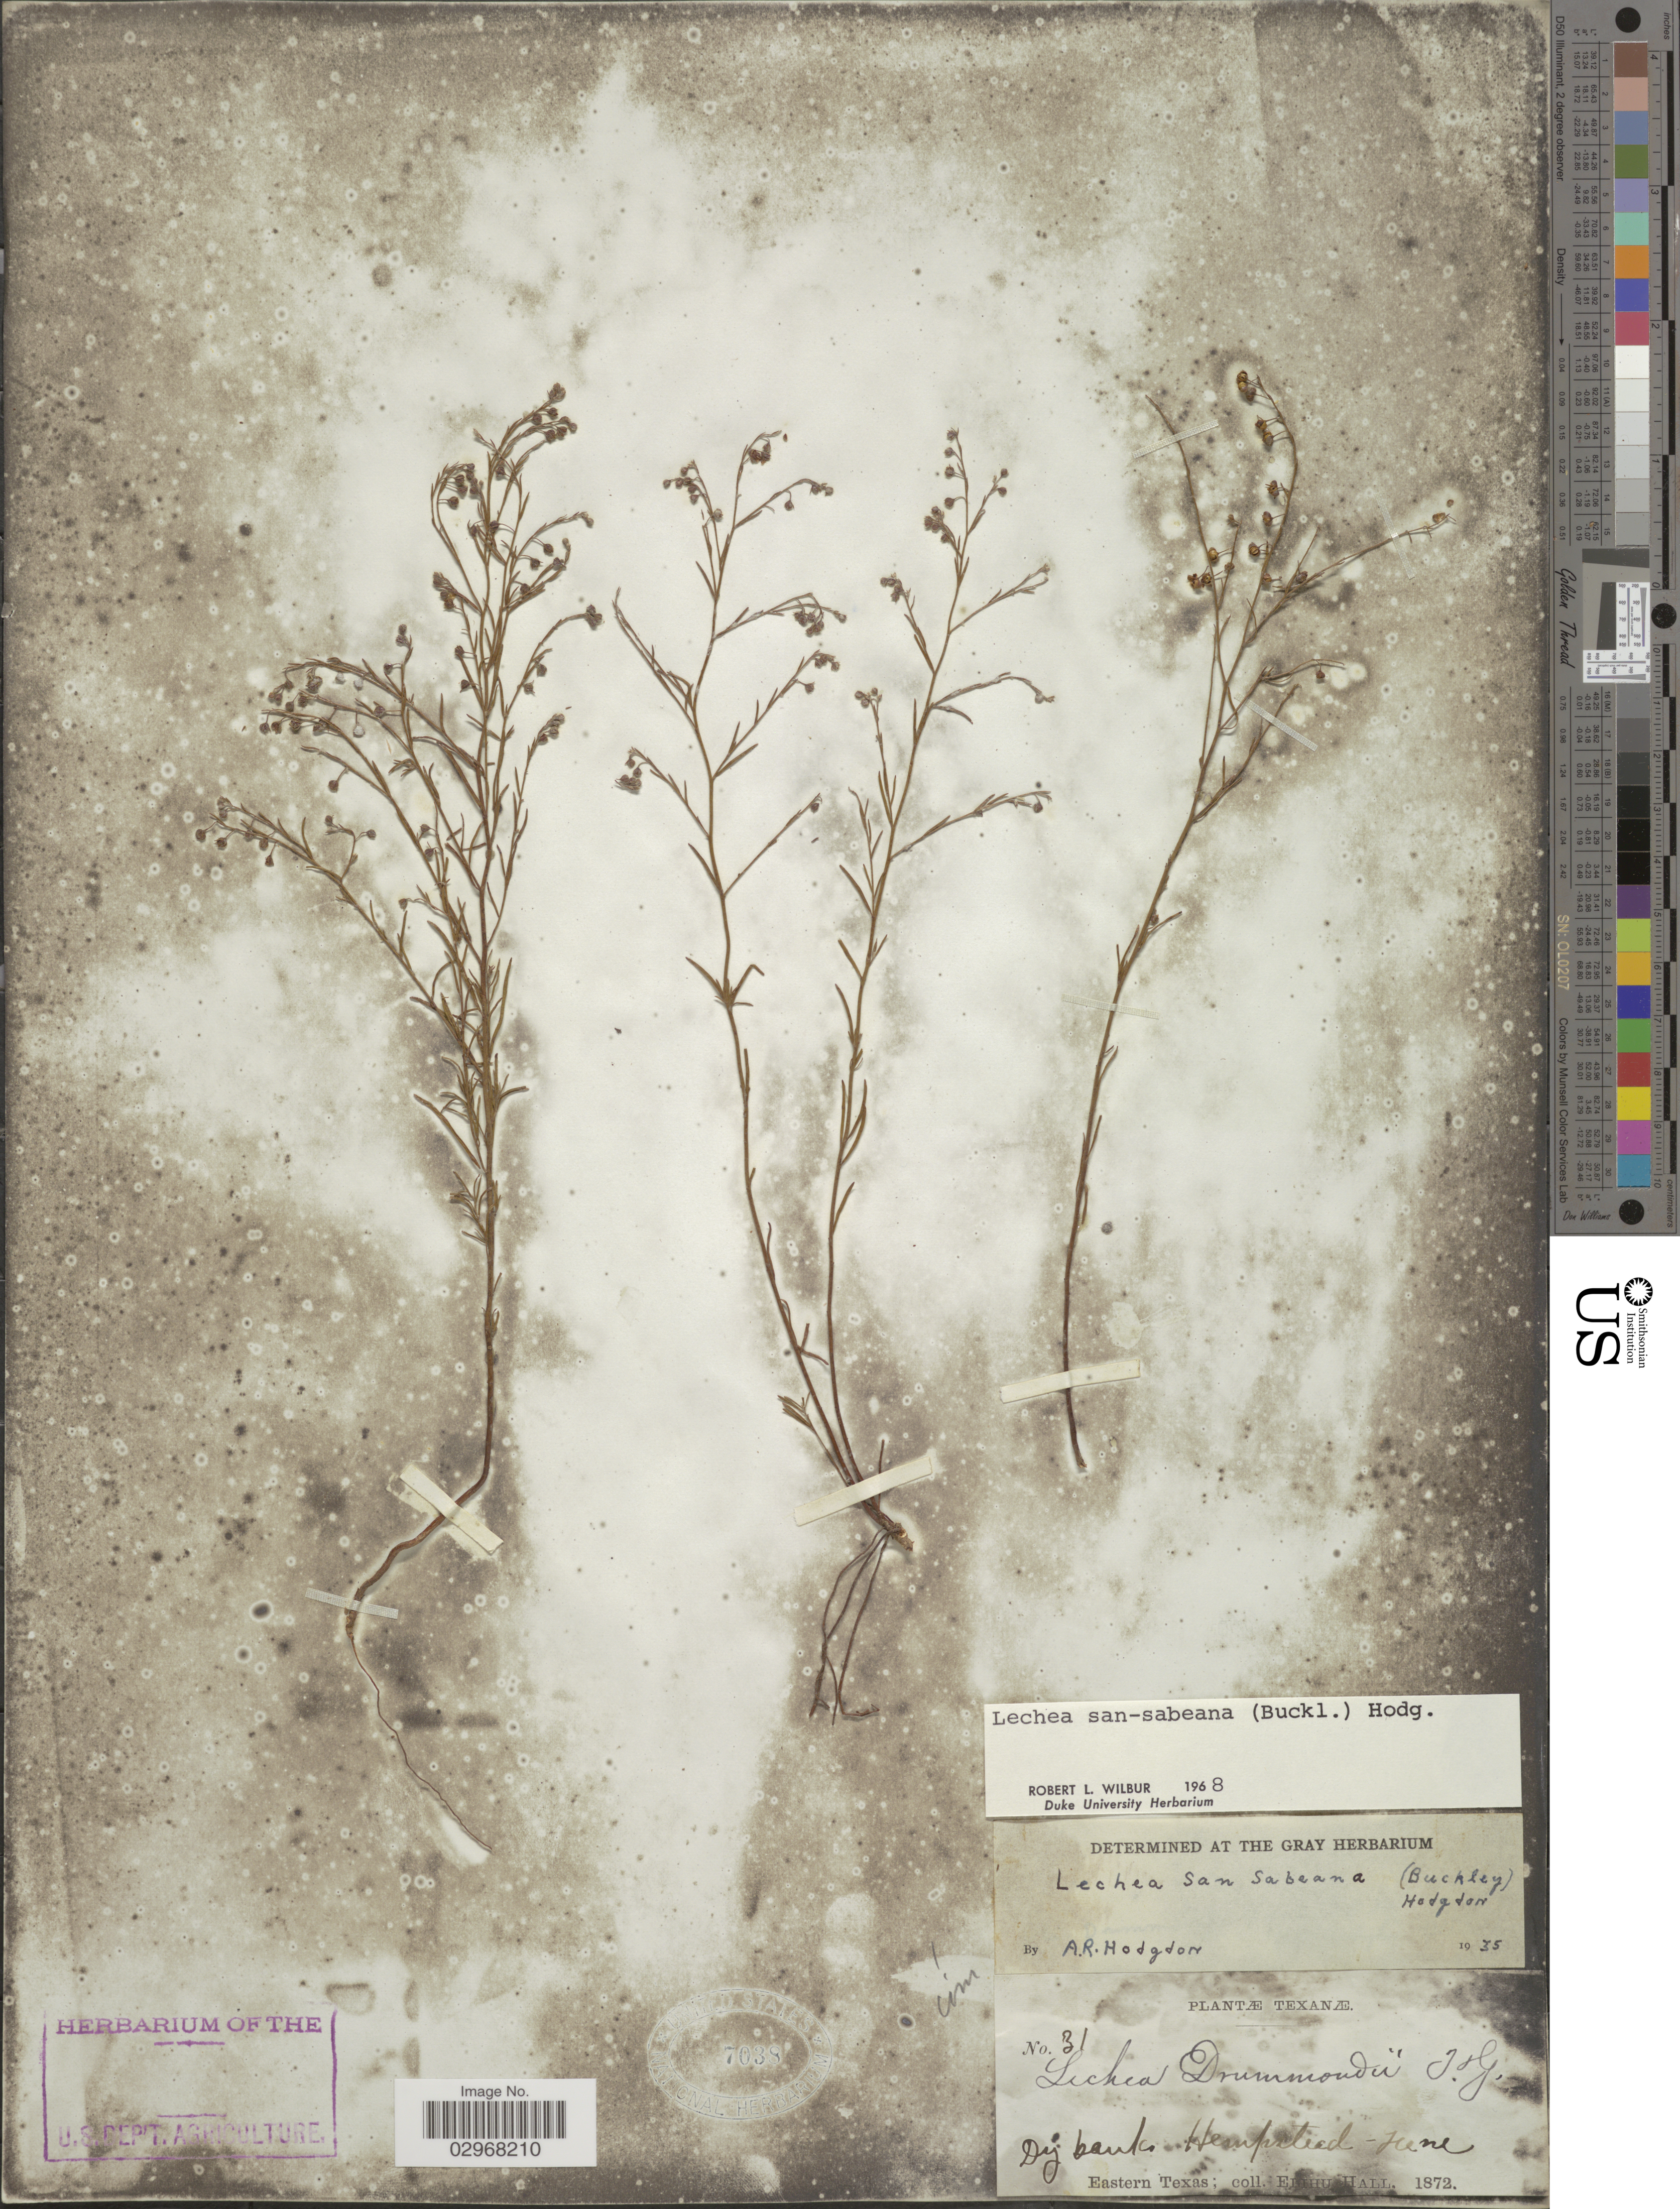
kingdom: Plantae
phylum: Tracheophyta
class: Magnoliopsida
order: Malvales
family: Cistaceae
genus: Lechea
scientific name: Lechea san-sabeana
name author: (Buckley) Hodgdon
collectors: E. Hall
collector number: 31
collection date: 1872-06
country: United States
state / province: Texas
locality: Dry banks, Hempstead.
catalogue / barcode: US 7038